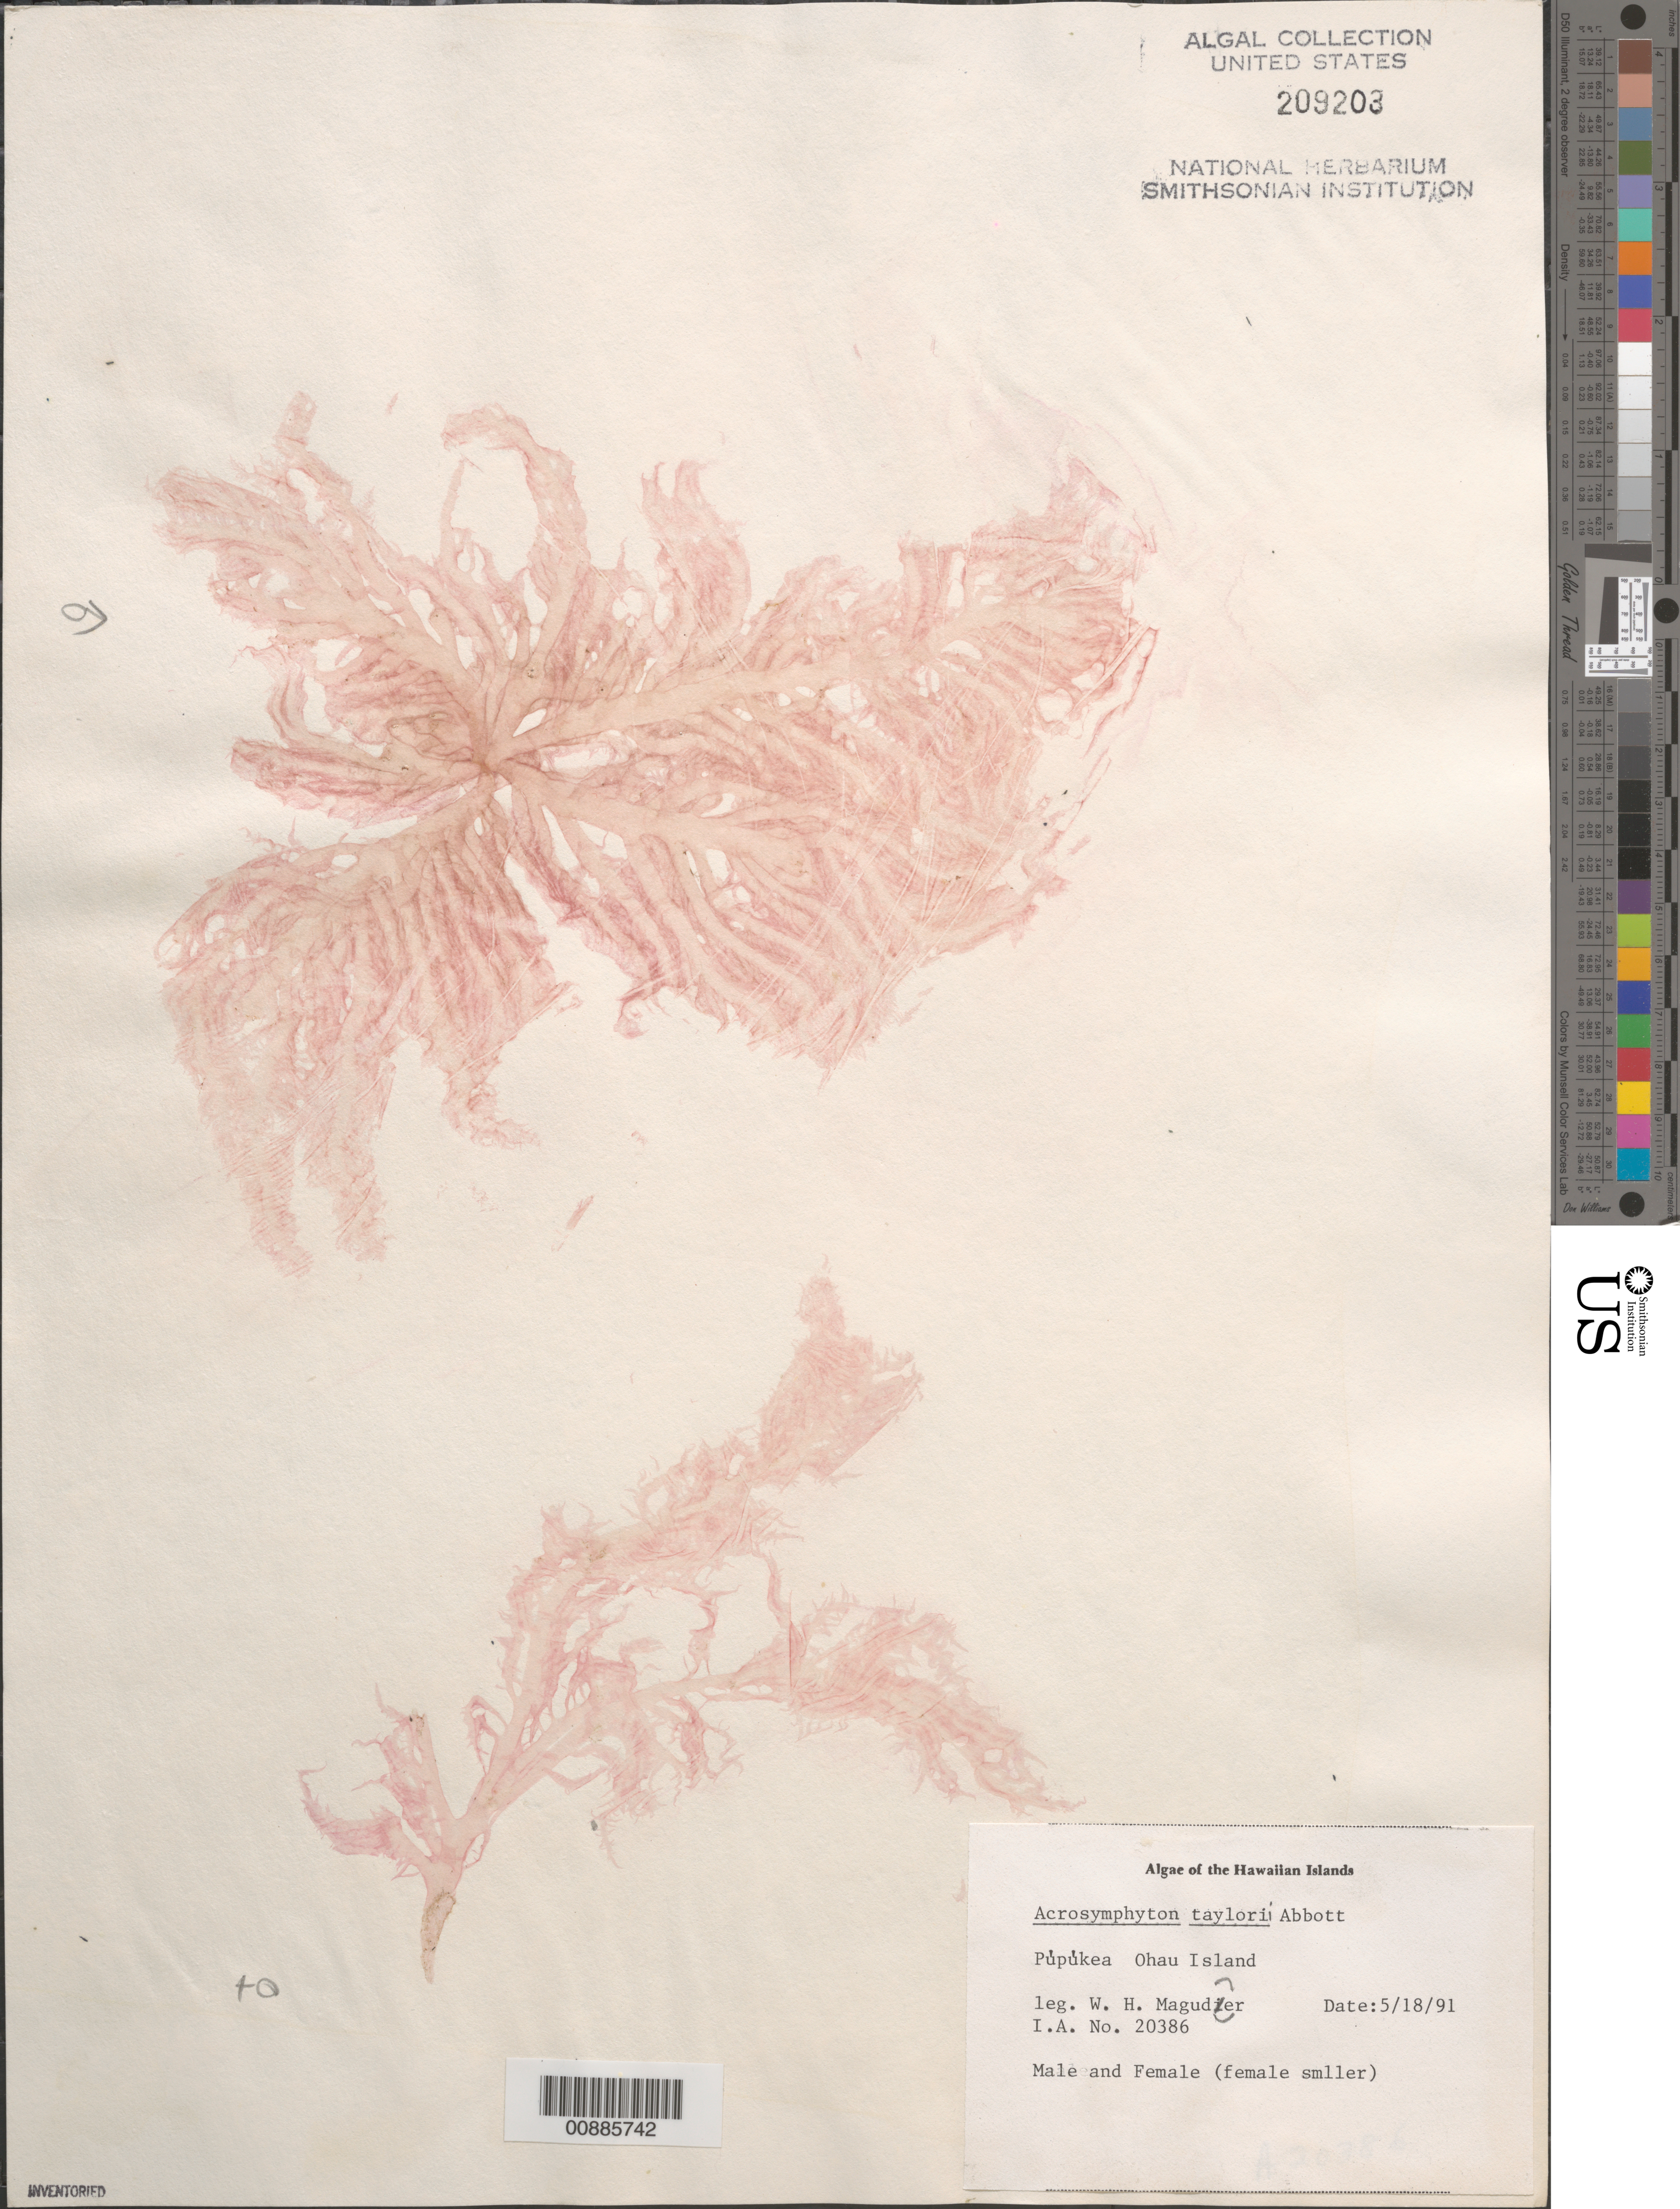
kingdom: Plantae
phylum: Rhodophyta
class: Florideophyceae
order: Acrosymphytales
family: Acrosymphytaceae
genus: Acrosymphyton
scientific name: Acrosymphyton taylorii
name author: I.A. Abbott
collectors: W. Magruder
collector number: IAA 20386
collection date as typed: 18 May 1991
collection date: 1991-05-18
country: United States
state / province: Hawaii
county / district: Honolulu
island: Oahu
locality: Pupukea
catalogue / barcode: US 209203